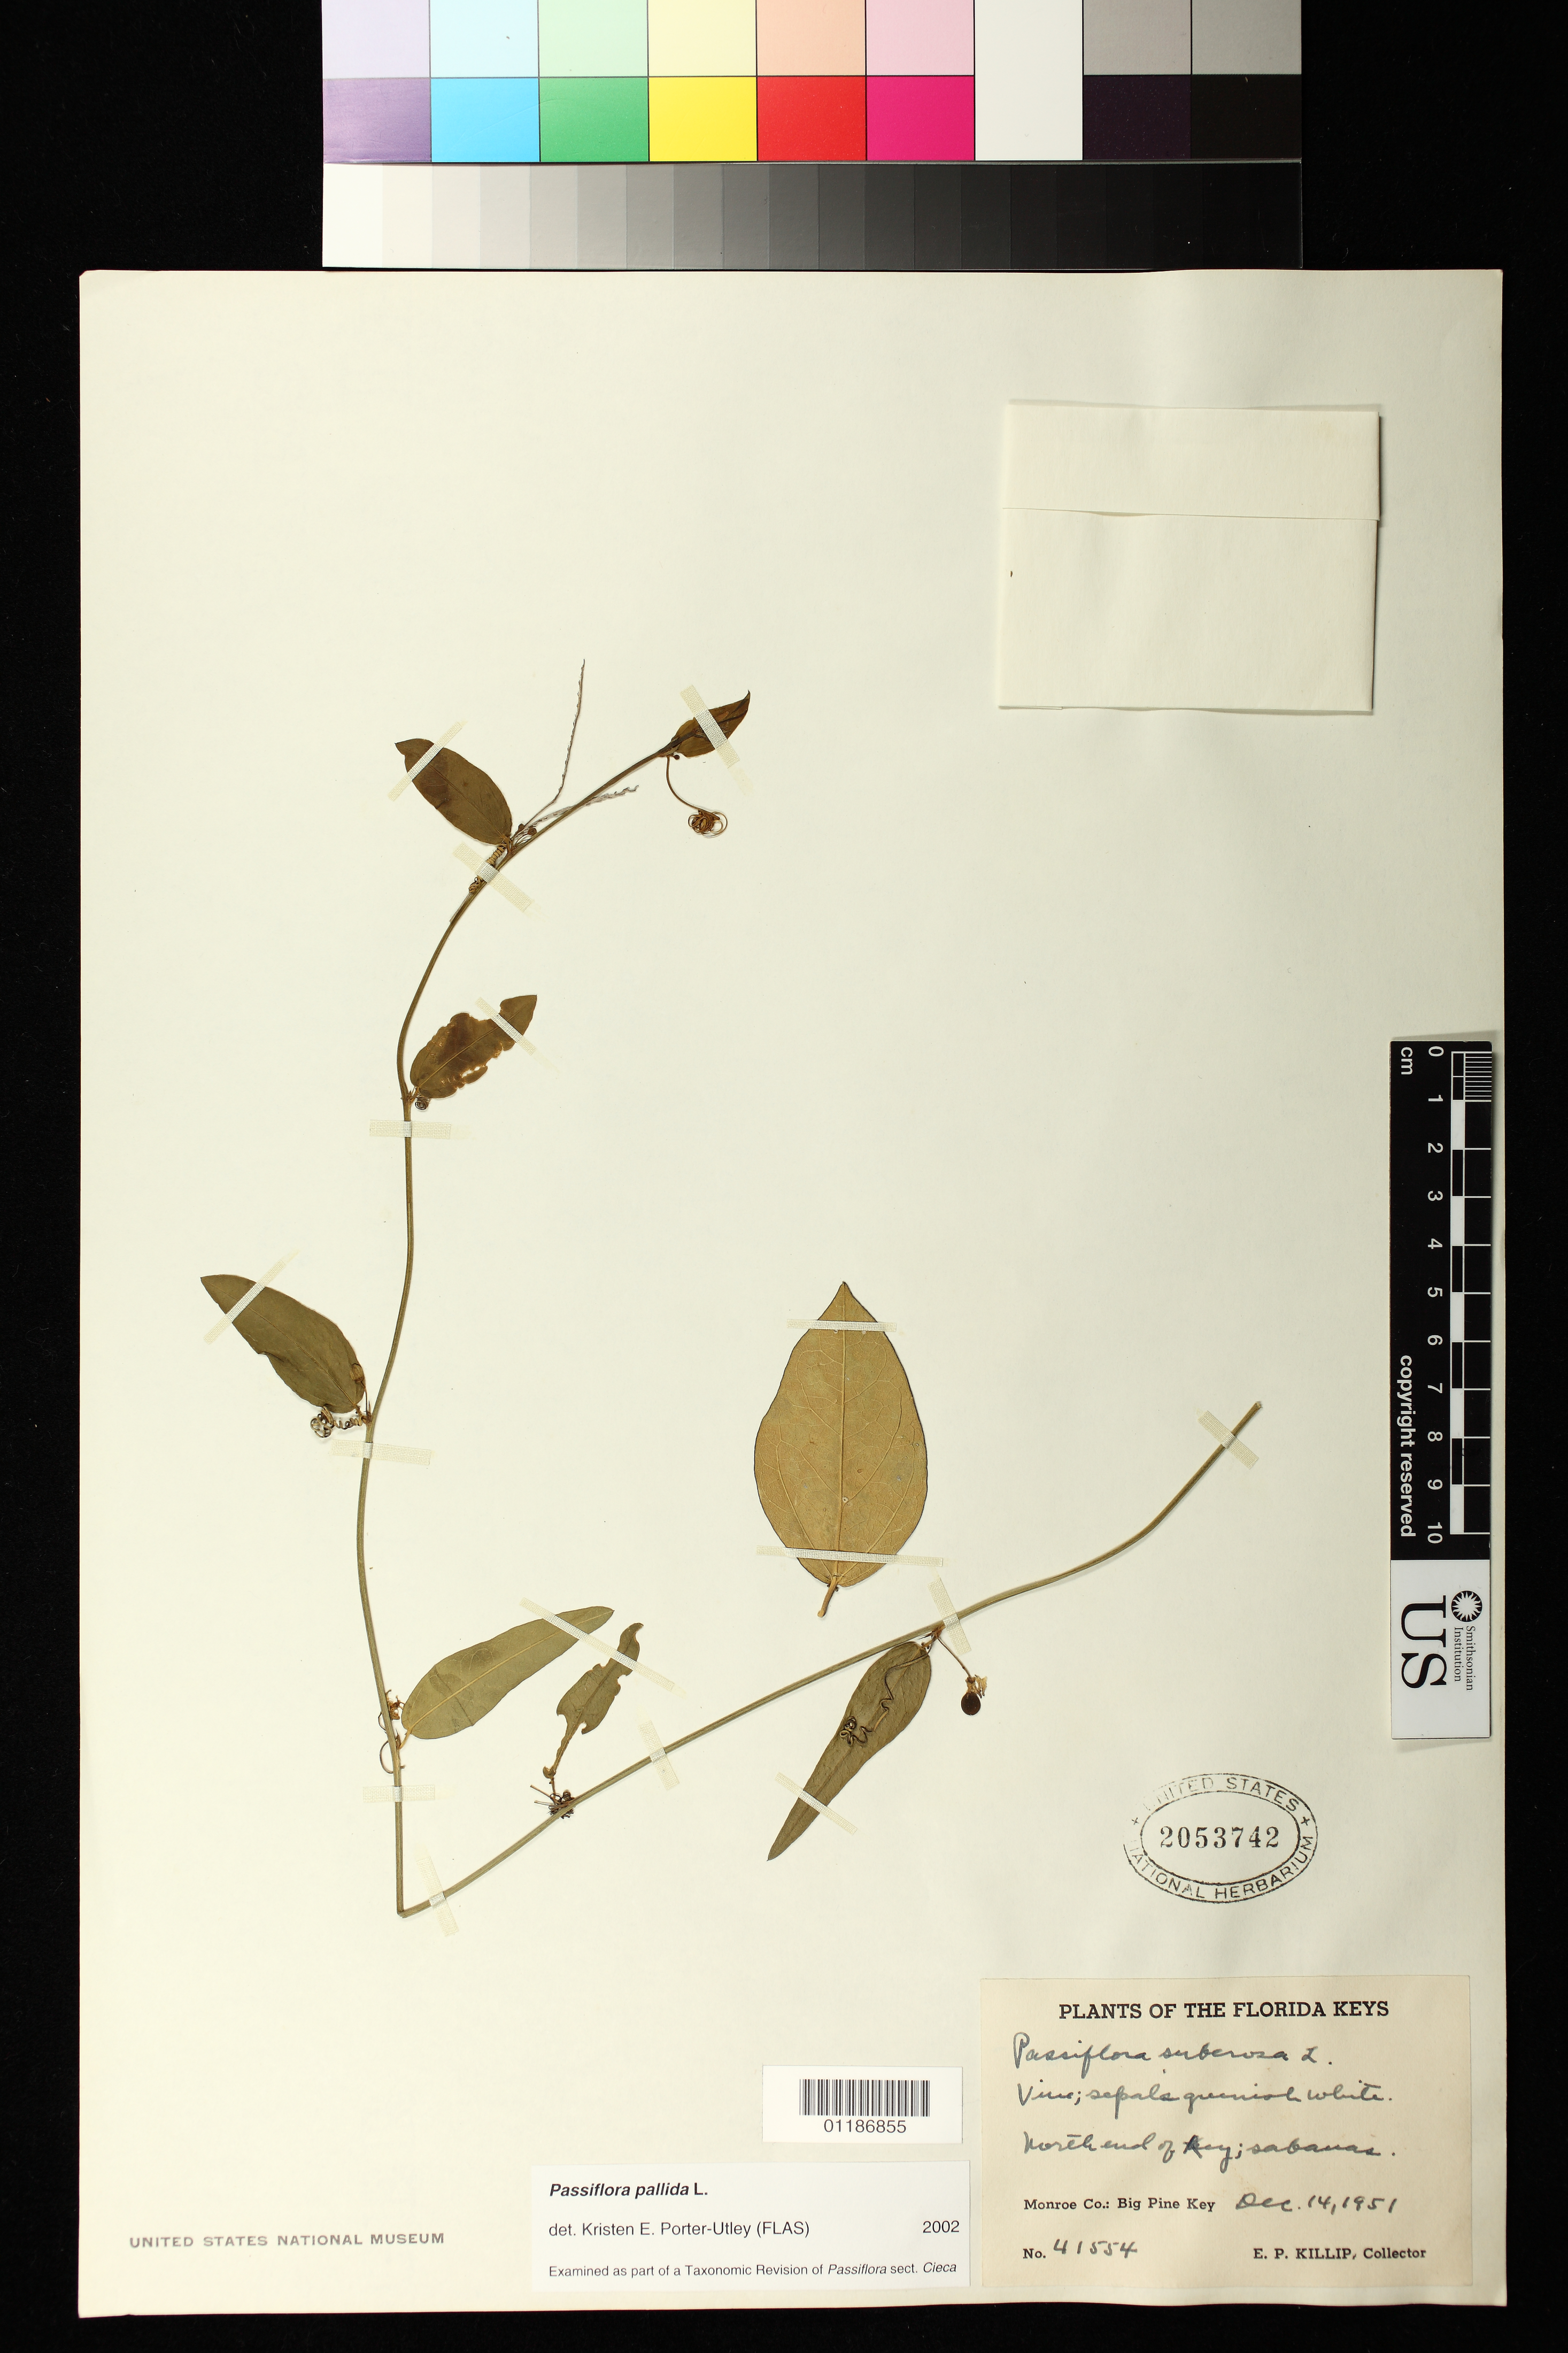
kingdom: Plantae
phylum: Tracheophyta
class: Magnoliopsida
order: Malpighiales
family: Passifloraceae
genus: Passiflora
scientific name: Passiflora pallida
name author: L.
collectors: E. P. Killip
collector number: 41554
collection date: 1951-12-14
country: United States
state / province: Florida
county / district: Monroe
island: Big Pine Key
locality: Big Pine Key, north end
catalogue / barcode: US 2053742